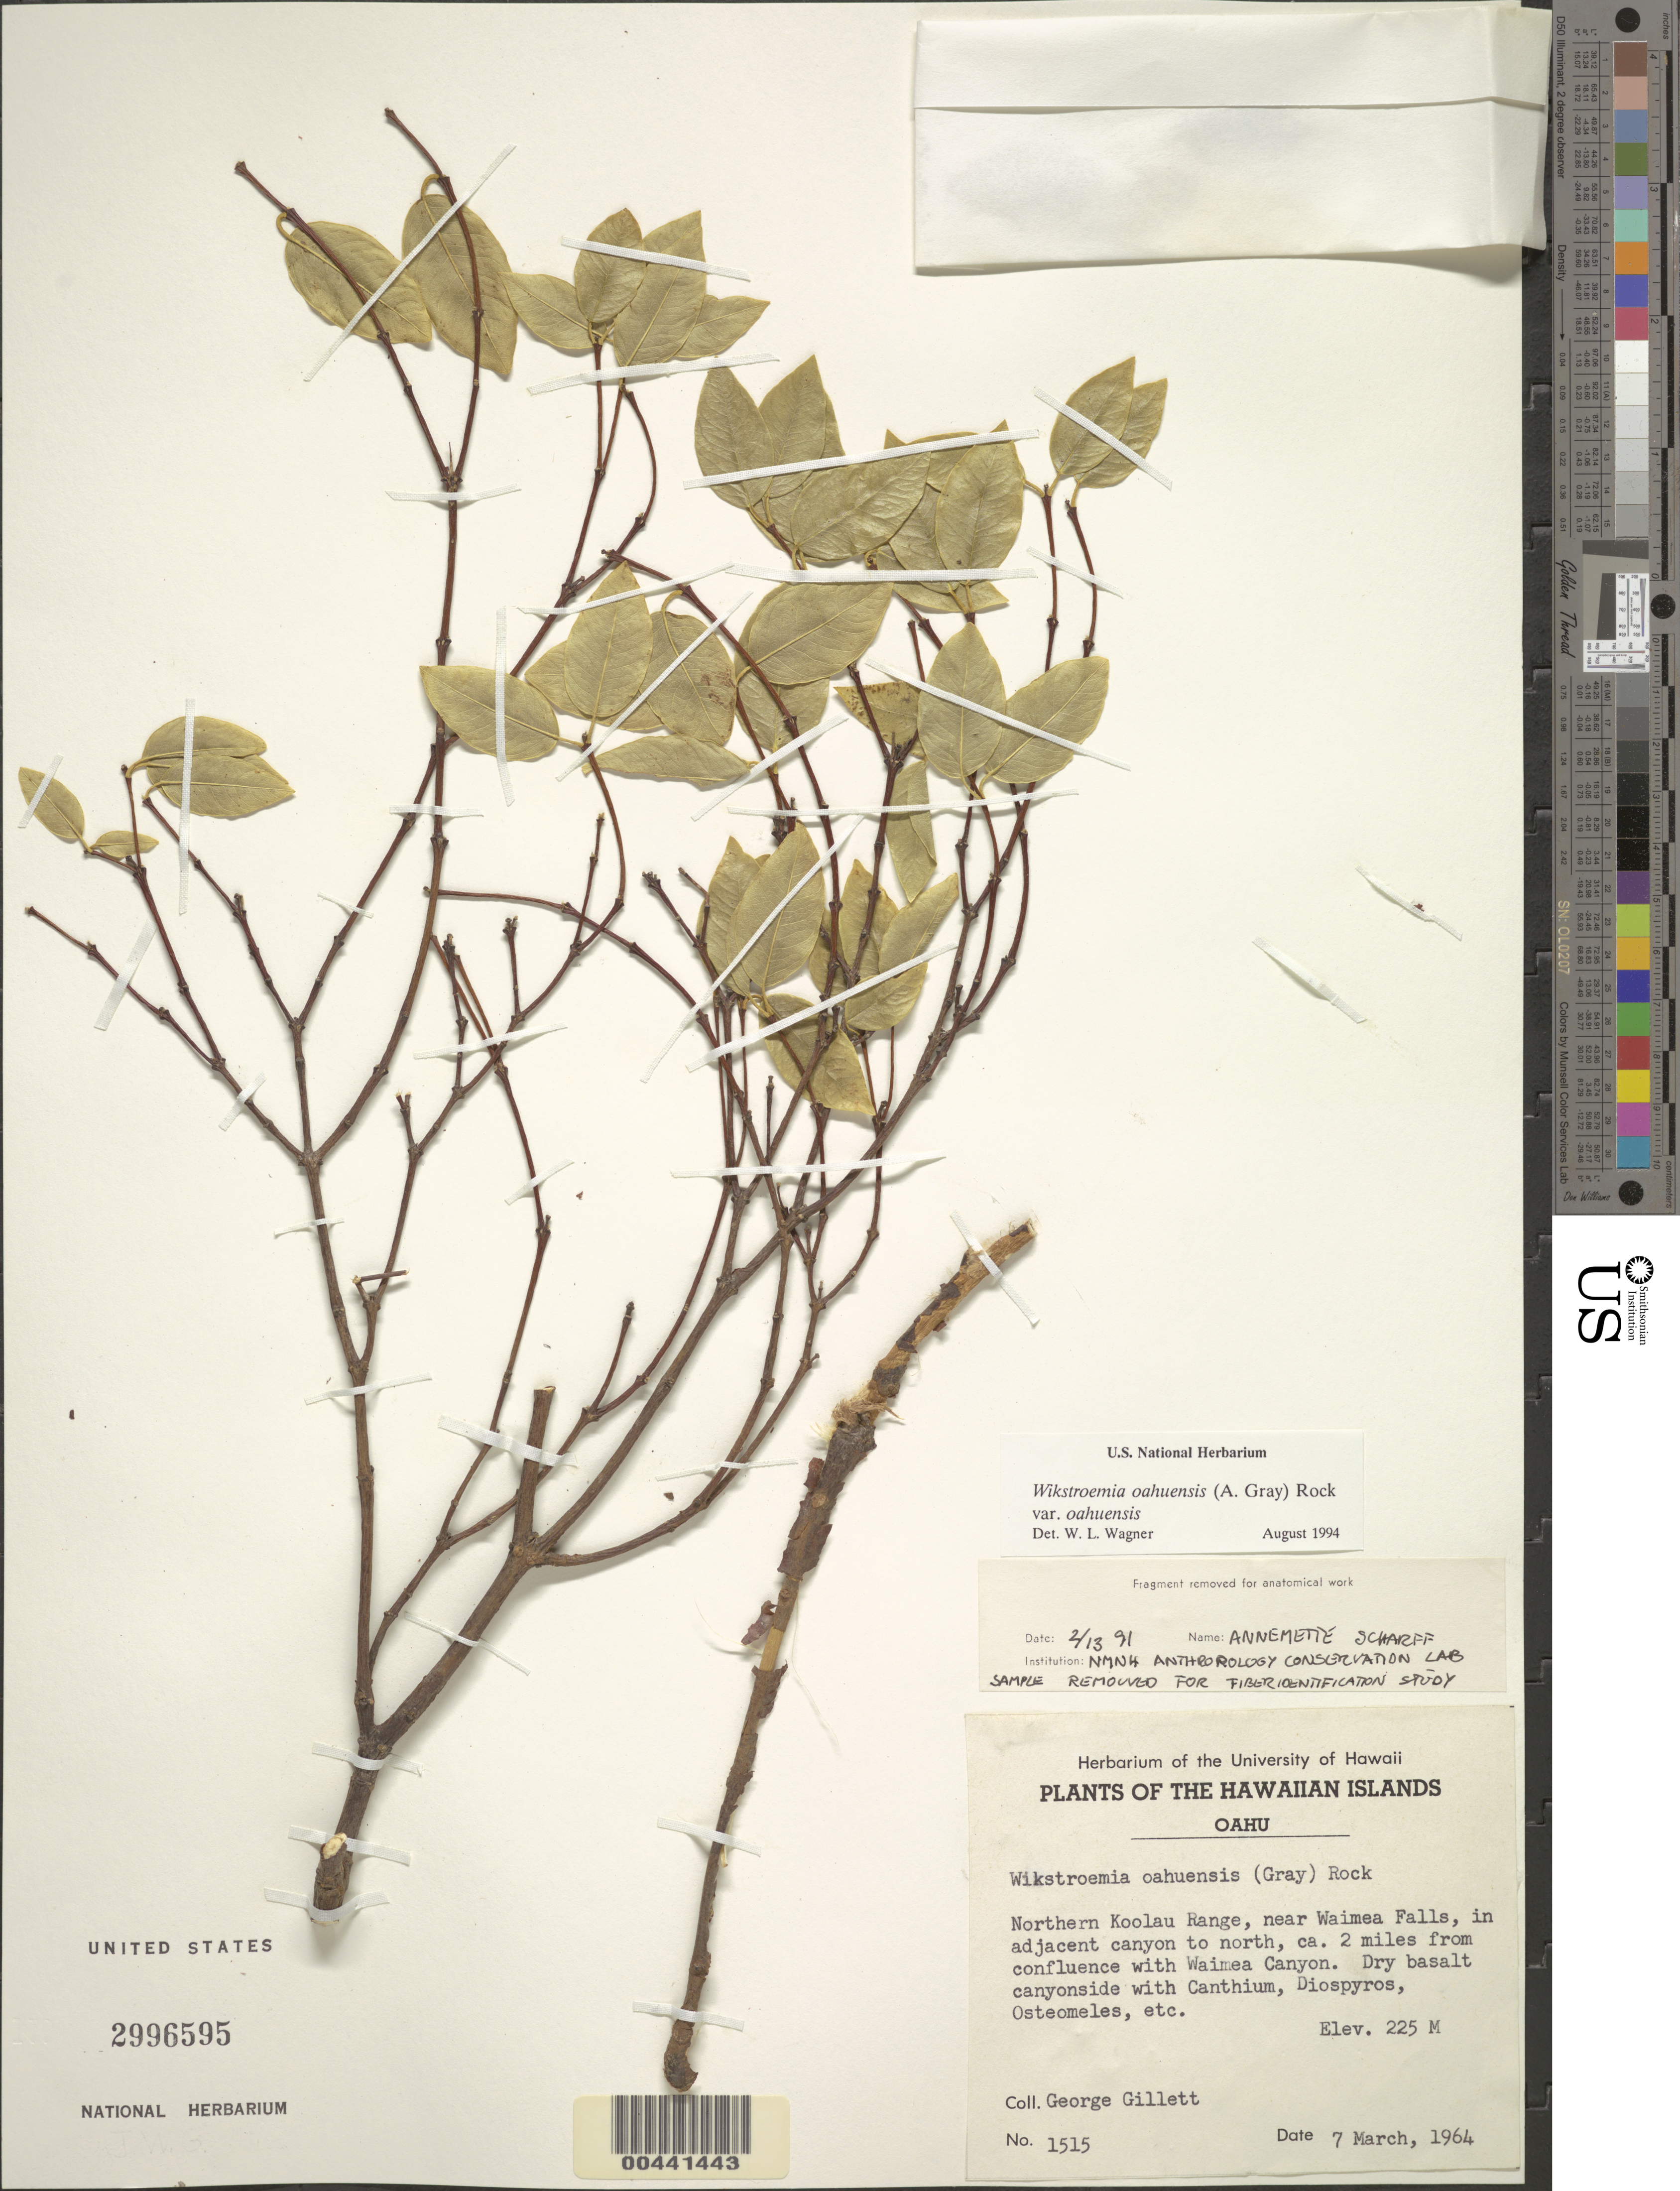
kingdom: Plantae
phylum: Tracheophyta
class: Magnoliopsida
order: Malvales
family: Thymelaeaceae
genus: Wikstroemia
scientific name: Wikstroemia oahuensis var. oahuensis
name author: (A. Gray) Rock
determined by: Wagner, W. L., (BOT), Smithsonian Institution - National Museum of Natural History (UNITED STATES)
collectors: G. Gillett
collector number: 1515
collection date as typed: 7 Mar 1964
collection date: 1964-03-07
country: United States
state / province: Hawaii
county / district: Honolulu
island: Oahu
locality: Northern Koolau Range, Waimea Falls, in adjacent canyon to north, 2 mi from confluence with Waimea Canyon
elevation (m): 225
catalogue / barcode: US 2996595